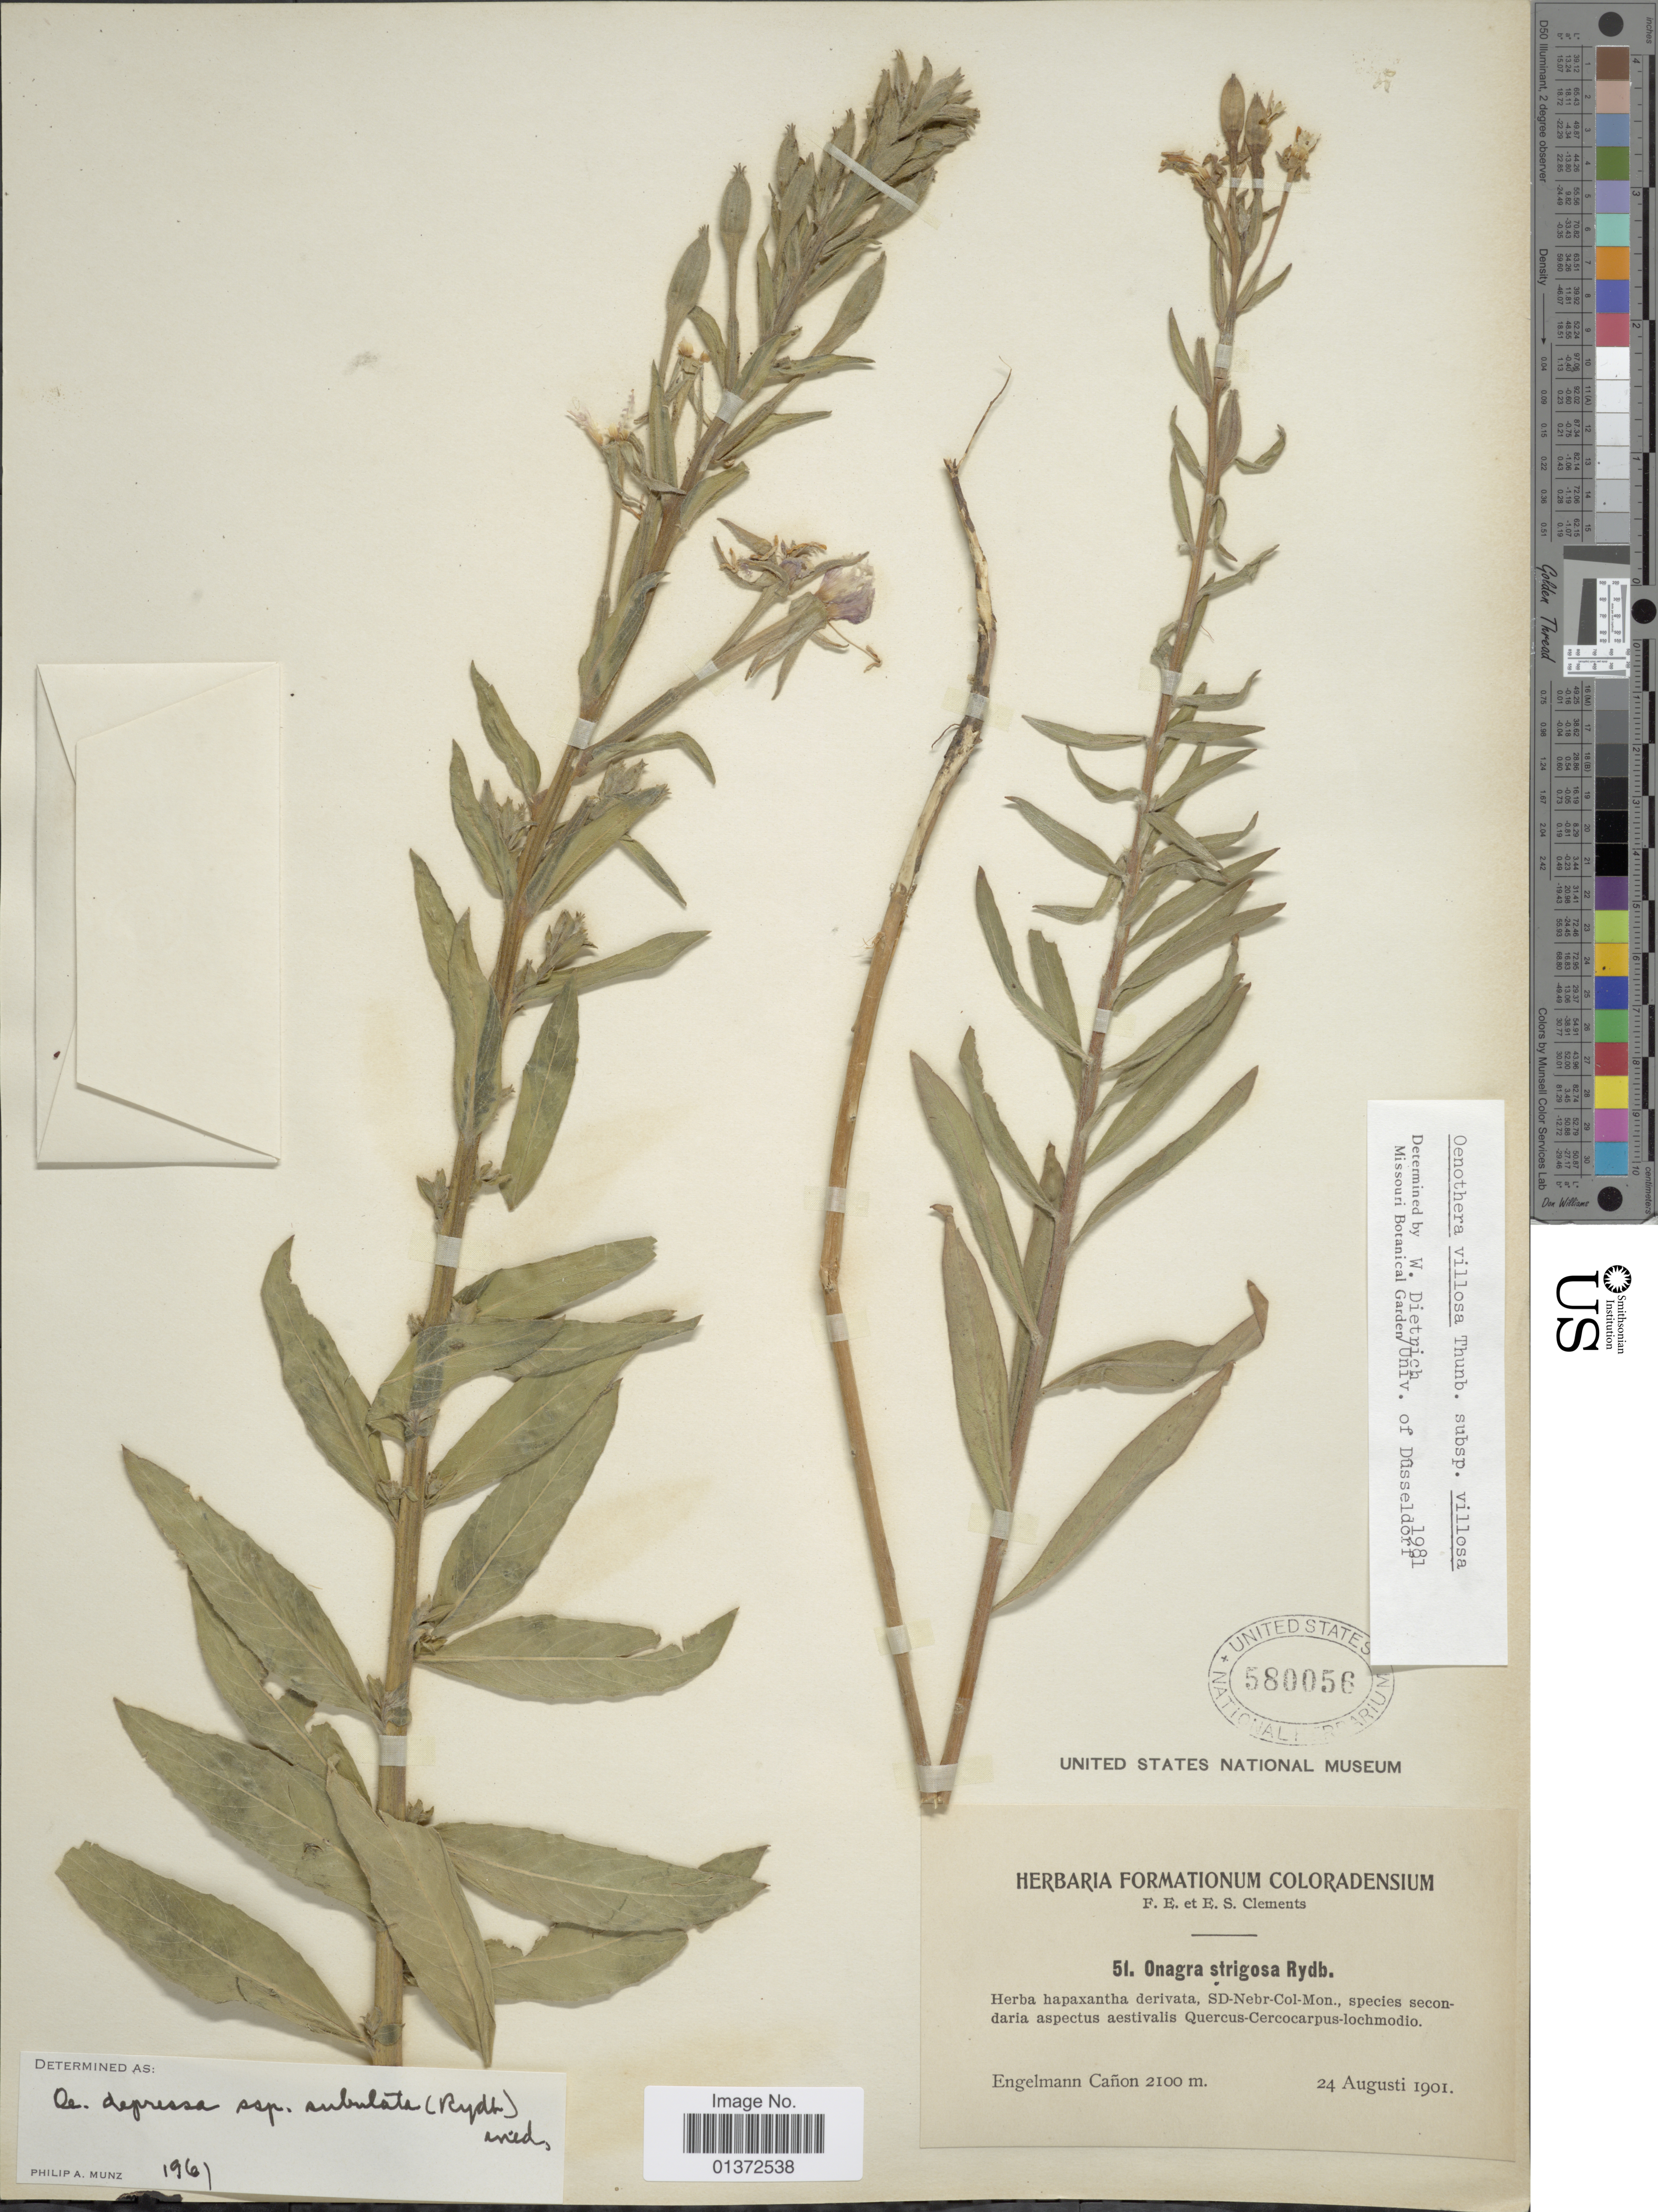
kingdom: Plantae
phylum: Tracheophyta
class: Magnoliopsida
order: Myrtales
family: Onagraceae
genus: Oenothera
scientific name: Oenothera villosa subsp. villosa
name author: Thunb.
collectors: F. E. Clements & E. S. Clements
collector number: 51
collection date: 1901-08-24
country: United States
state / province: Colorado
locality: Engelmann Cañon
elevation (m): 2100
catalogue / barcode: US 580056